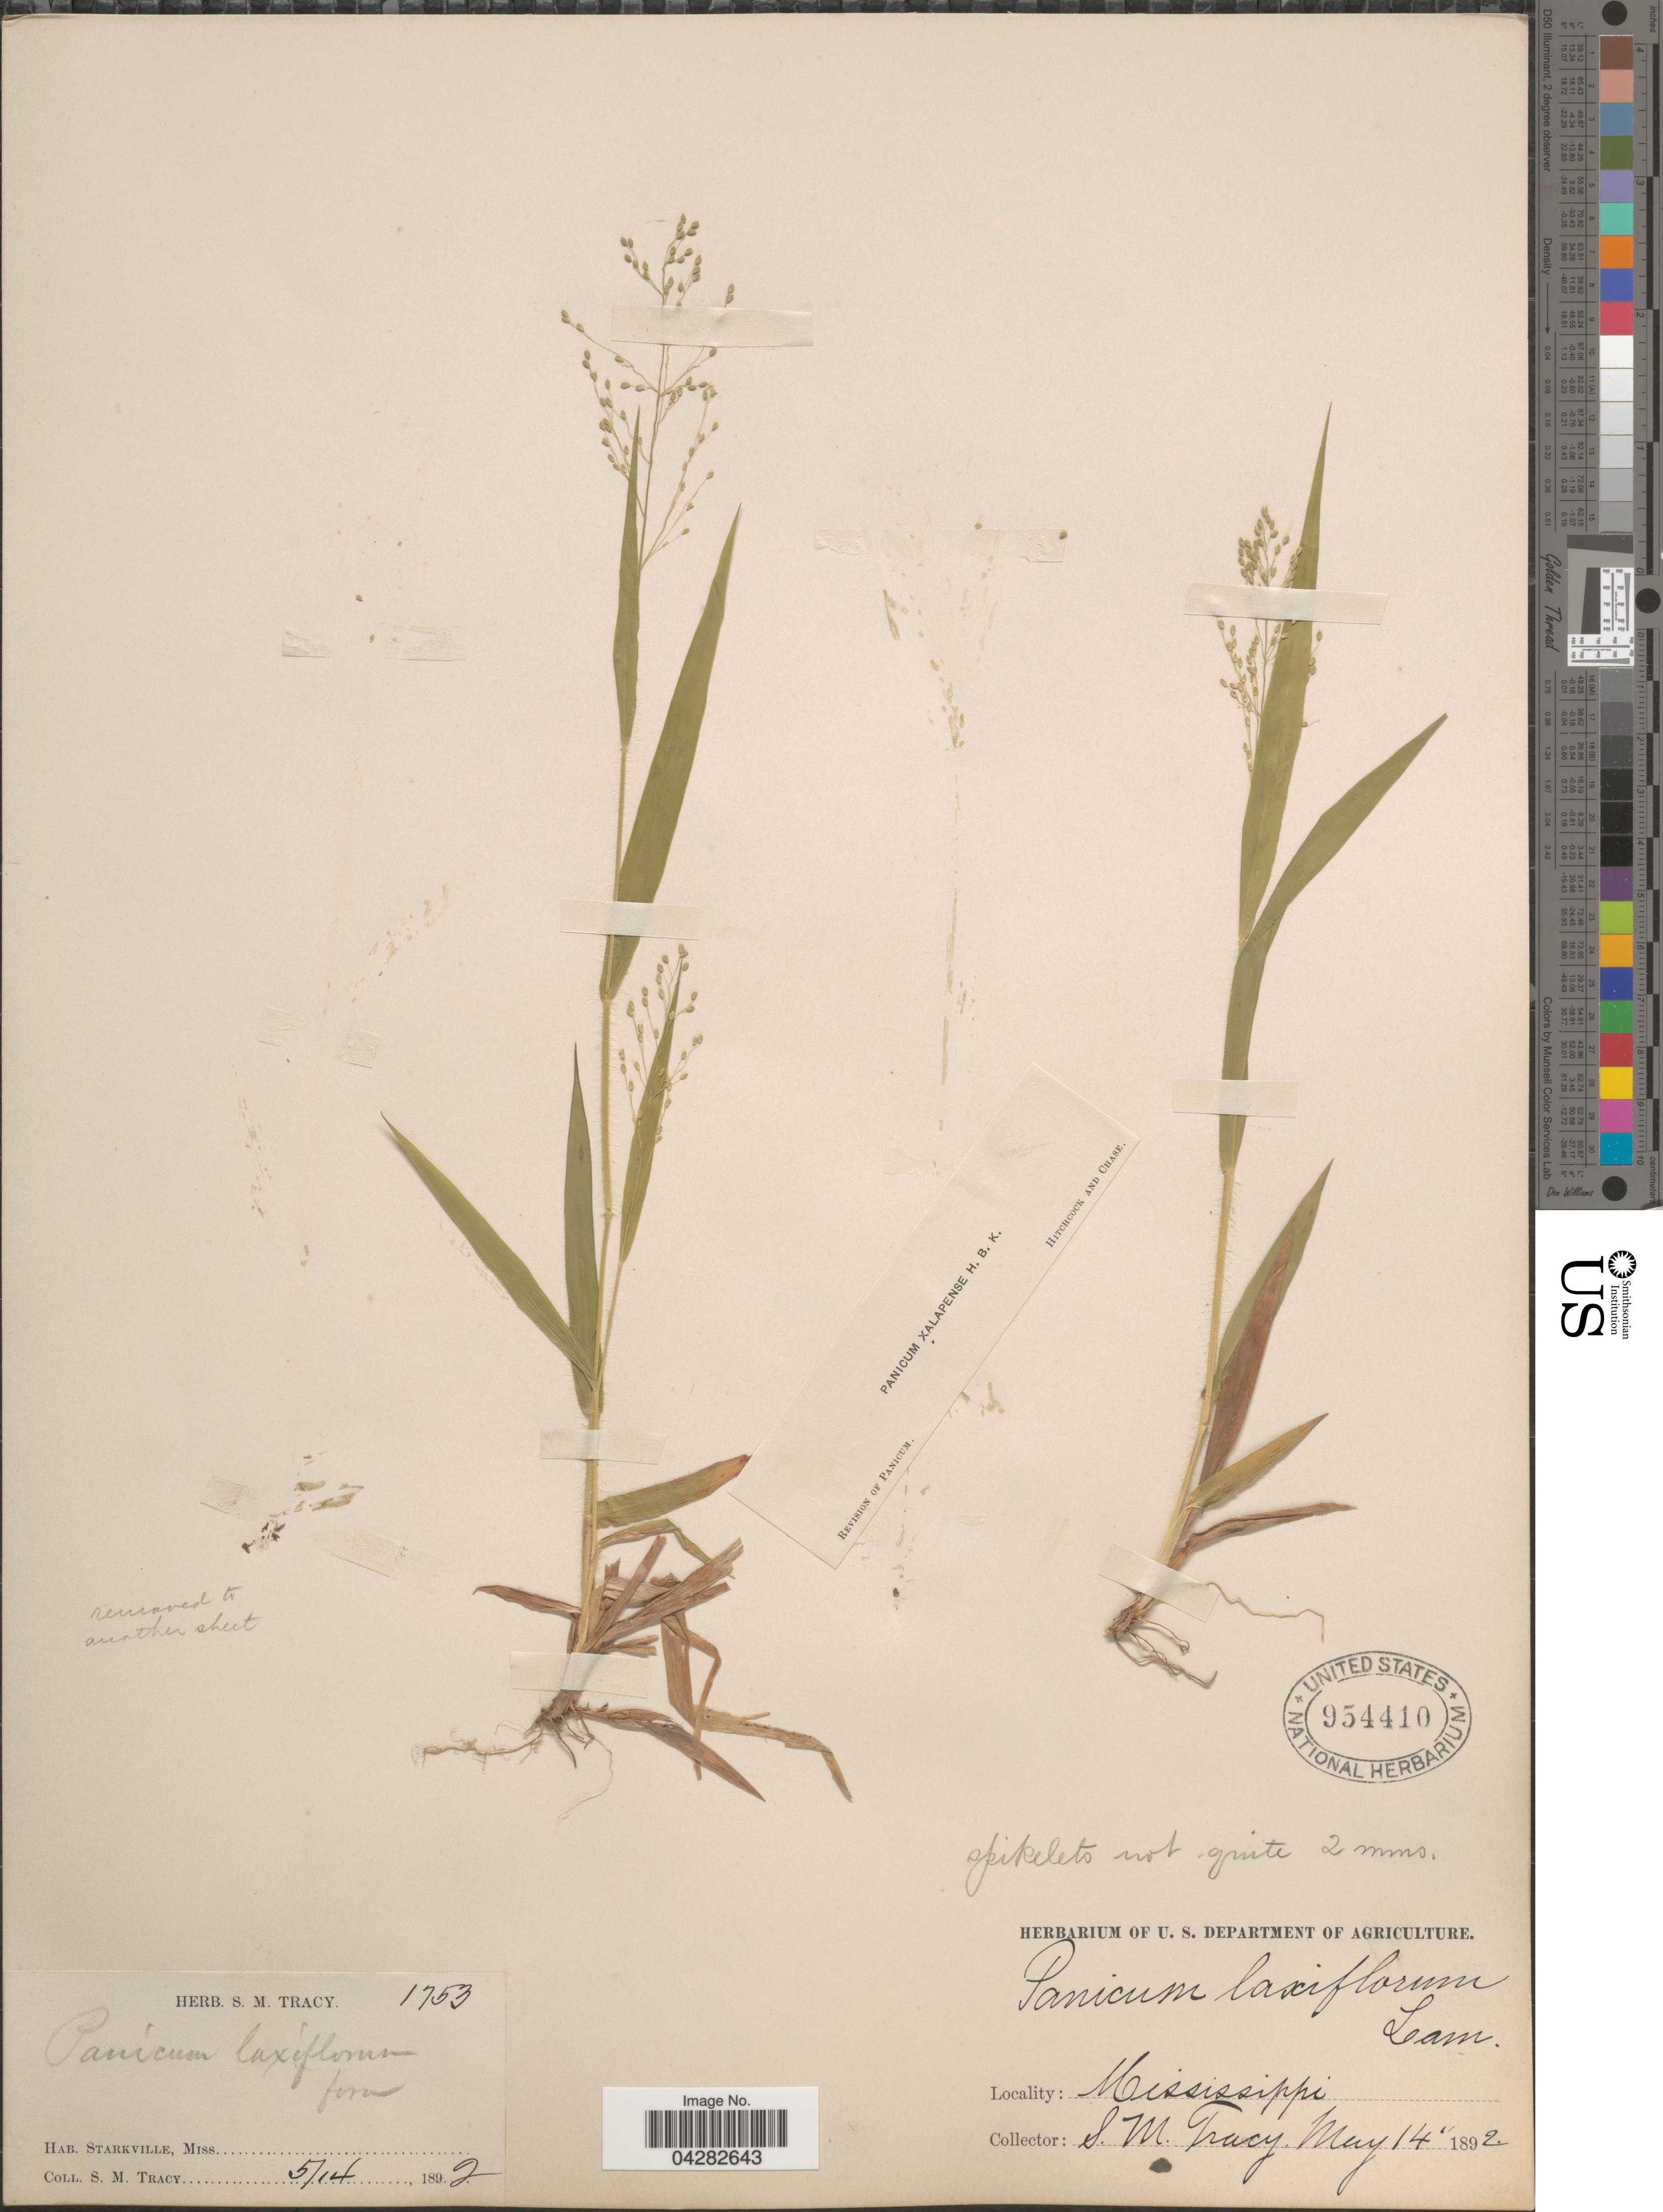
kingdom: Plantae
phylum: Tracheophyta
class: Liliopsida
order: Poales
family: Poaceae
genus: Dichanthelium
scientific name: Dichanthelium laxiflorum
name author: (Lam.) Gould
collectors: S. M. Tracy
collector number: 1753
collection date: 1892-05-14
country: United States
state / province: Mississippi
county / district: Oktibbeha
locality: Starkville.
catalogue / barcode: US 954410